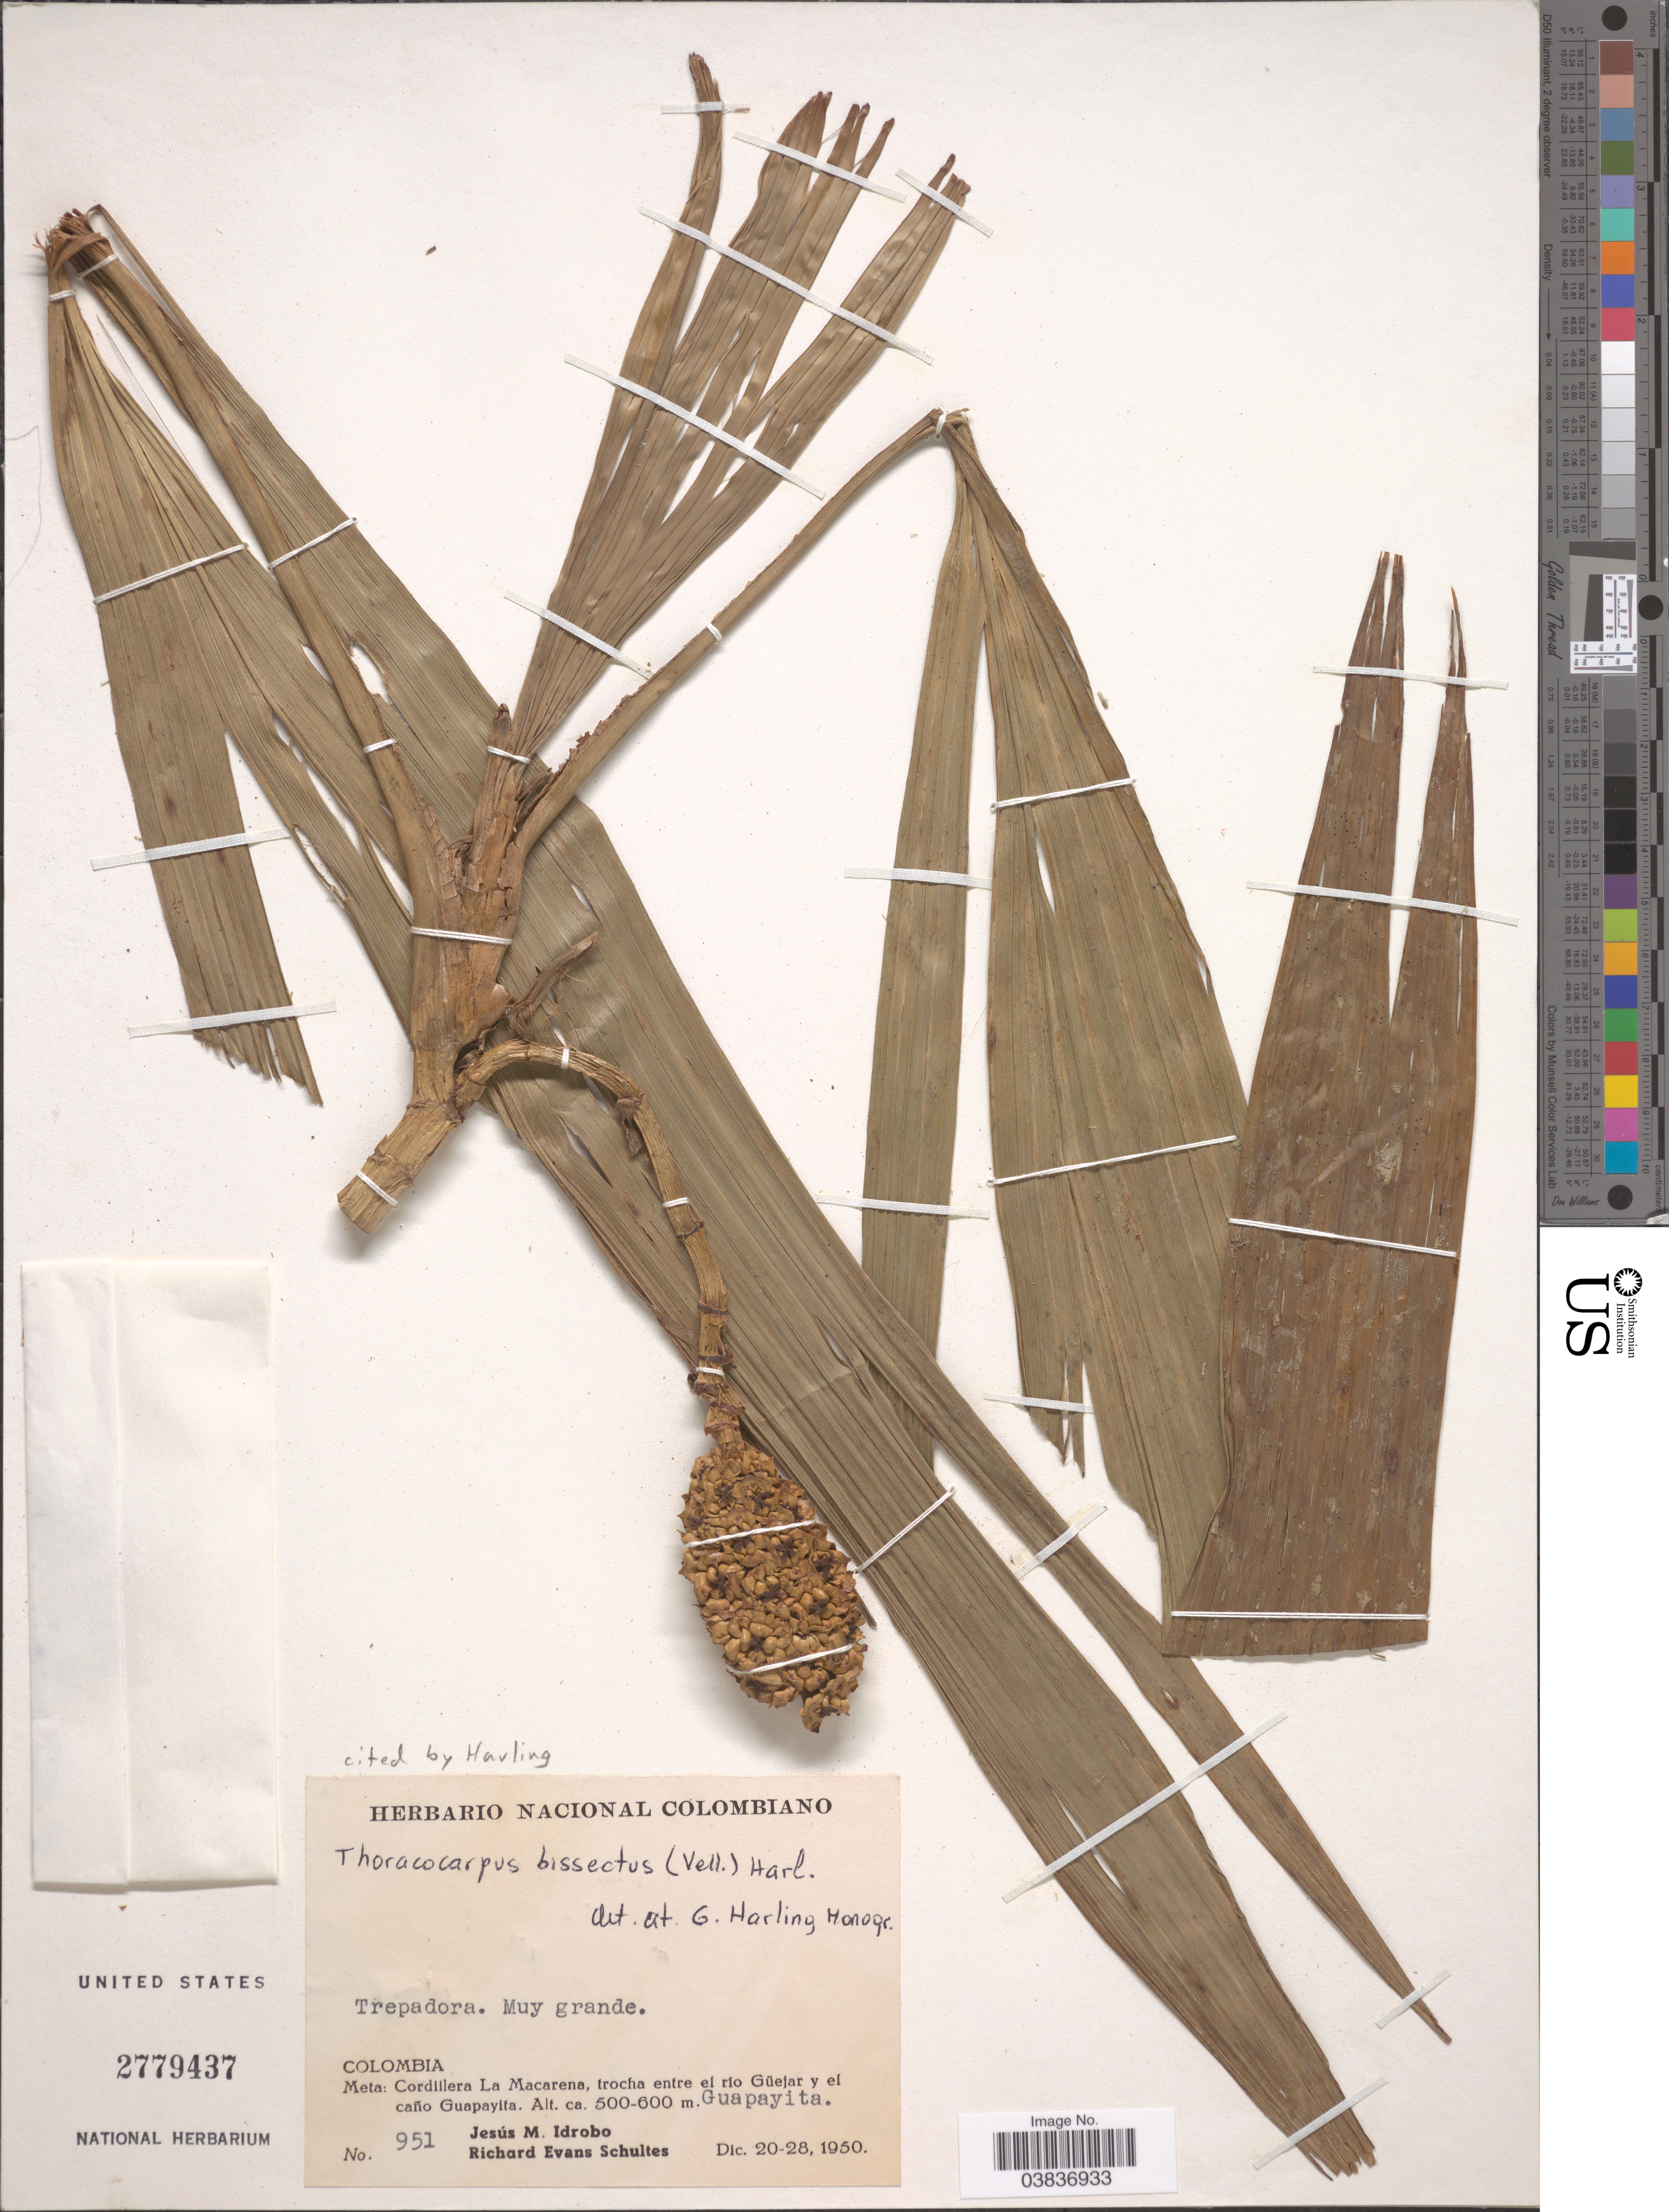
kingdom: Plantae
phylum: Tracheophyta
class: Liliopsida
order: Pandanales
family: Cyclanthaceae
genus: Thoracocarpus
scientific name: Thoracocarpus bissectus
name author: (Vell.) Harling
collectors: J. M. Idrobo & R. E. Schultes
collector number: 951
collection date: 1950-12-20/1950-12-28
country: Colombia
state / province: Meta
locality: Cordillera La Macarena, trocha entre el río Güejar y el caño Guapayita. Guapayita.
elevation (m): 500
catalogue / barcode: US 2779437